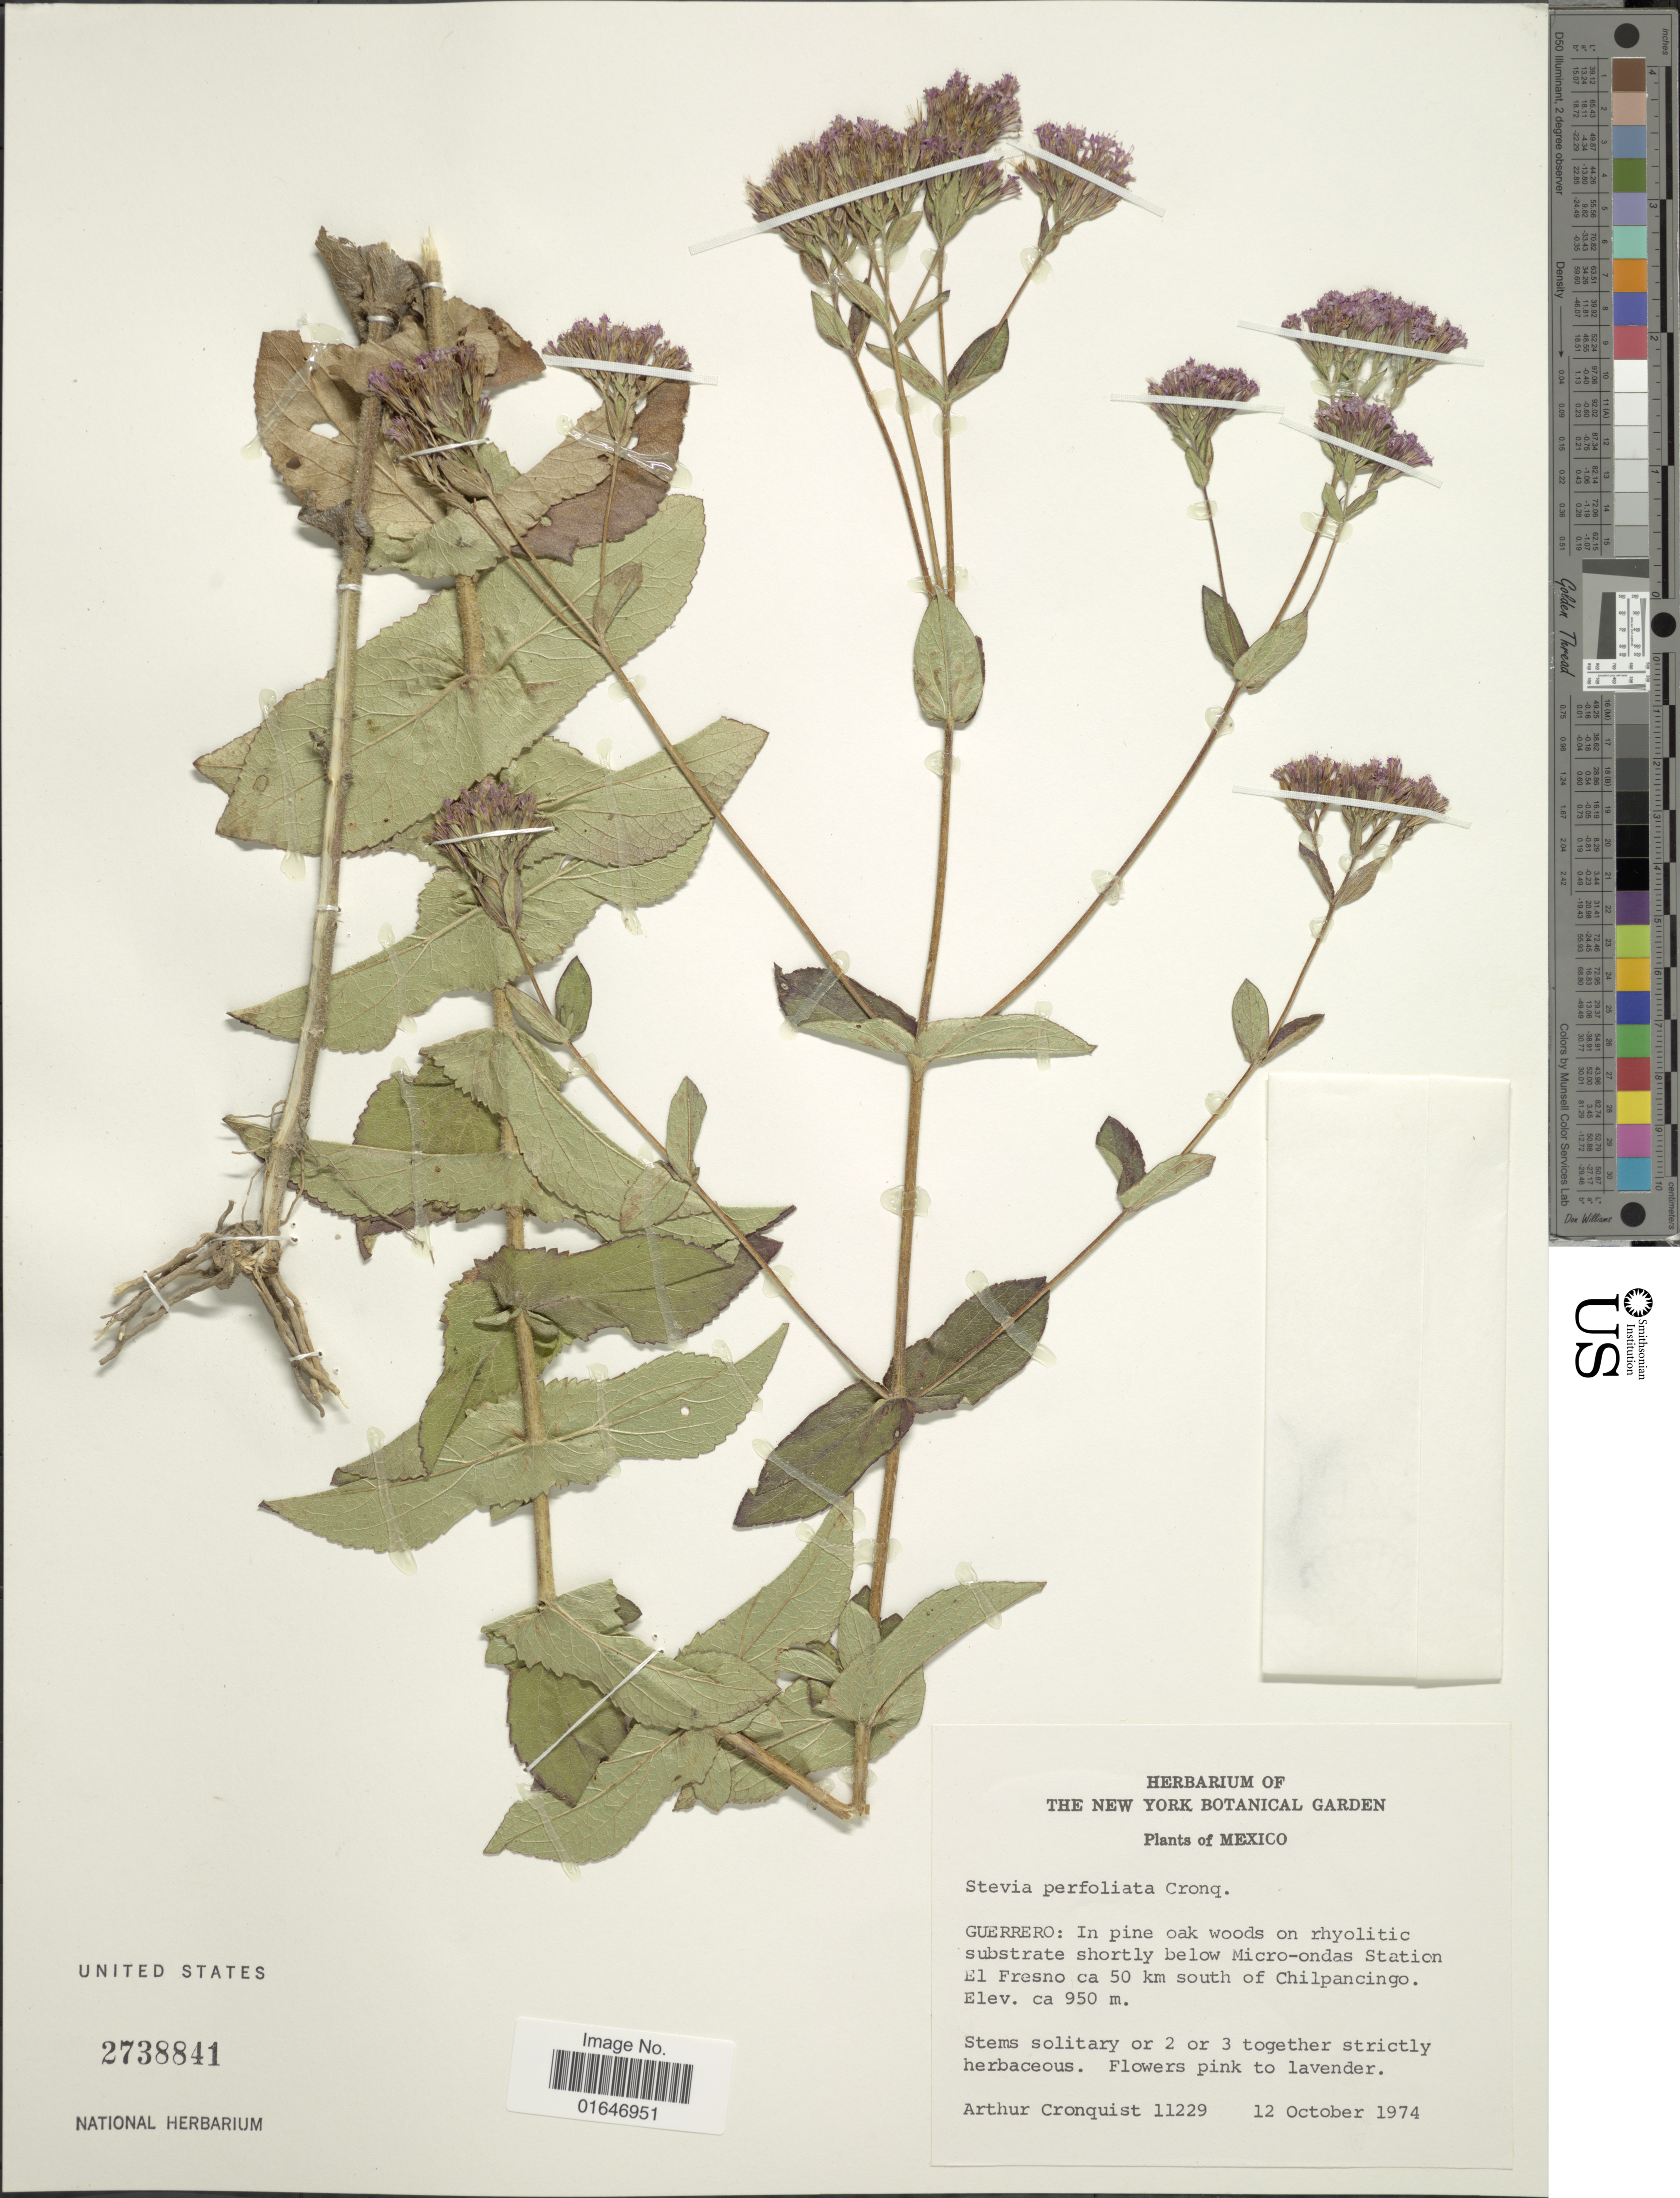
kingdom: Plantae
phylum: Tracheophyta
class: Magnoliopsida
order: Asterales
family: Asteraceae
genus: Stevia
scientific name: Stevia perfoliata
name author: Cronq.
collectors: A. J. Cronquist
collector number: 11229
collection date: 1974-10-12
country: Mexico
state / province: Guerrero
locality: In pine oak woods below Micro-ondas Station, El Fresno ca 50 km south of Chilpancingo.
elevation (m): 950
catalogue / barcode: US 2738841